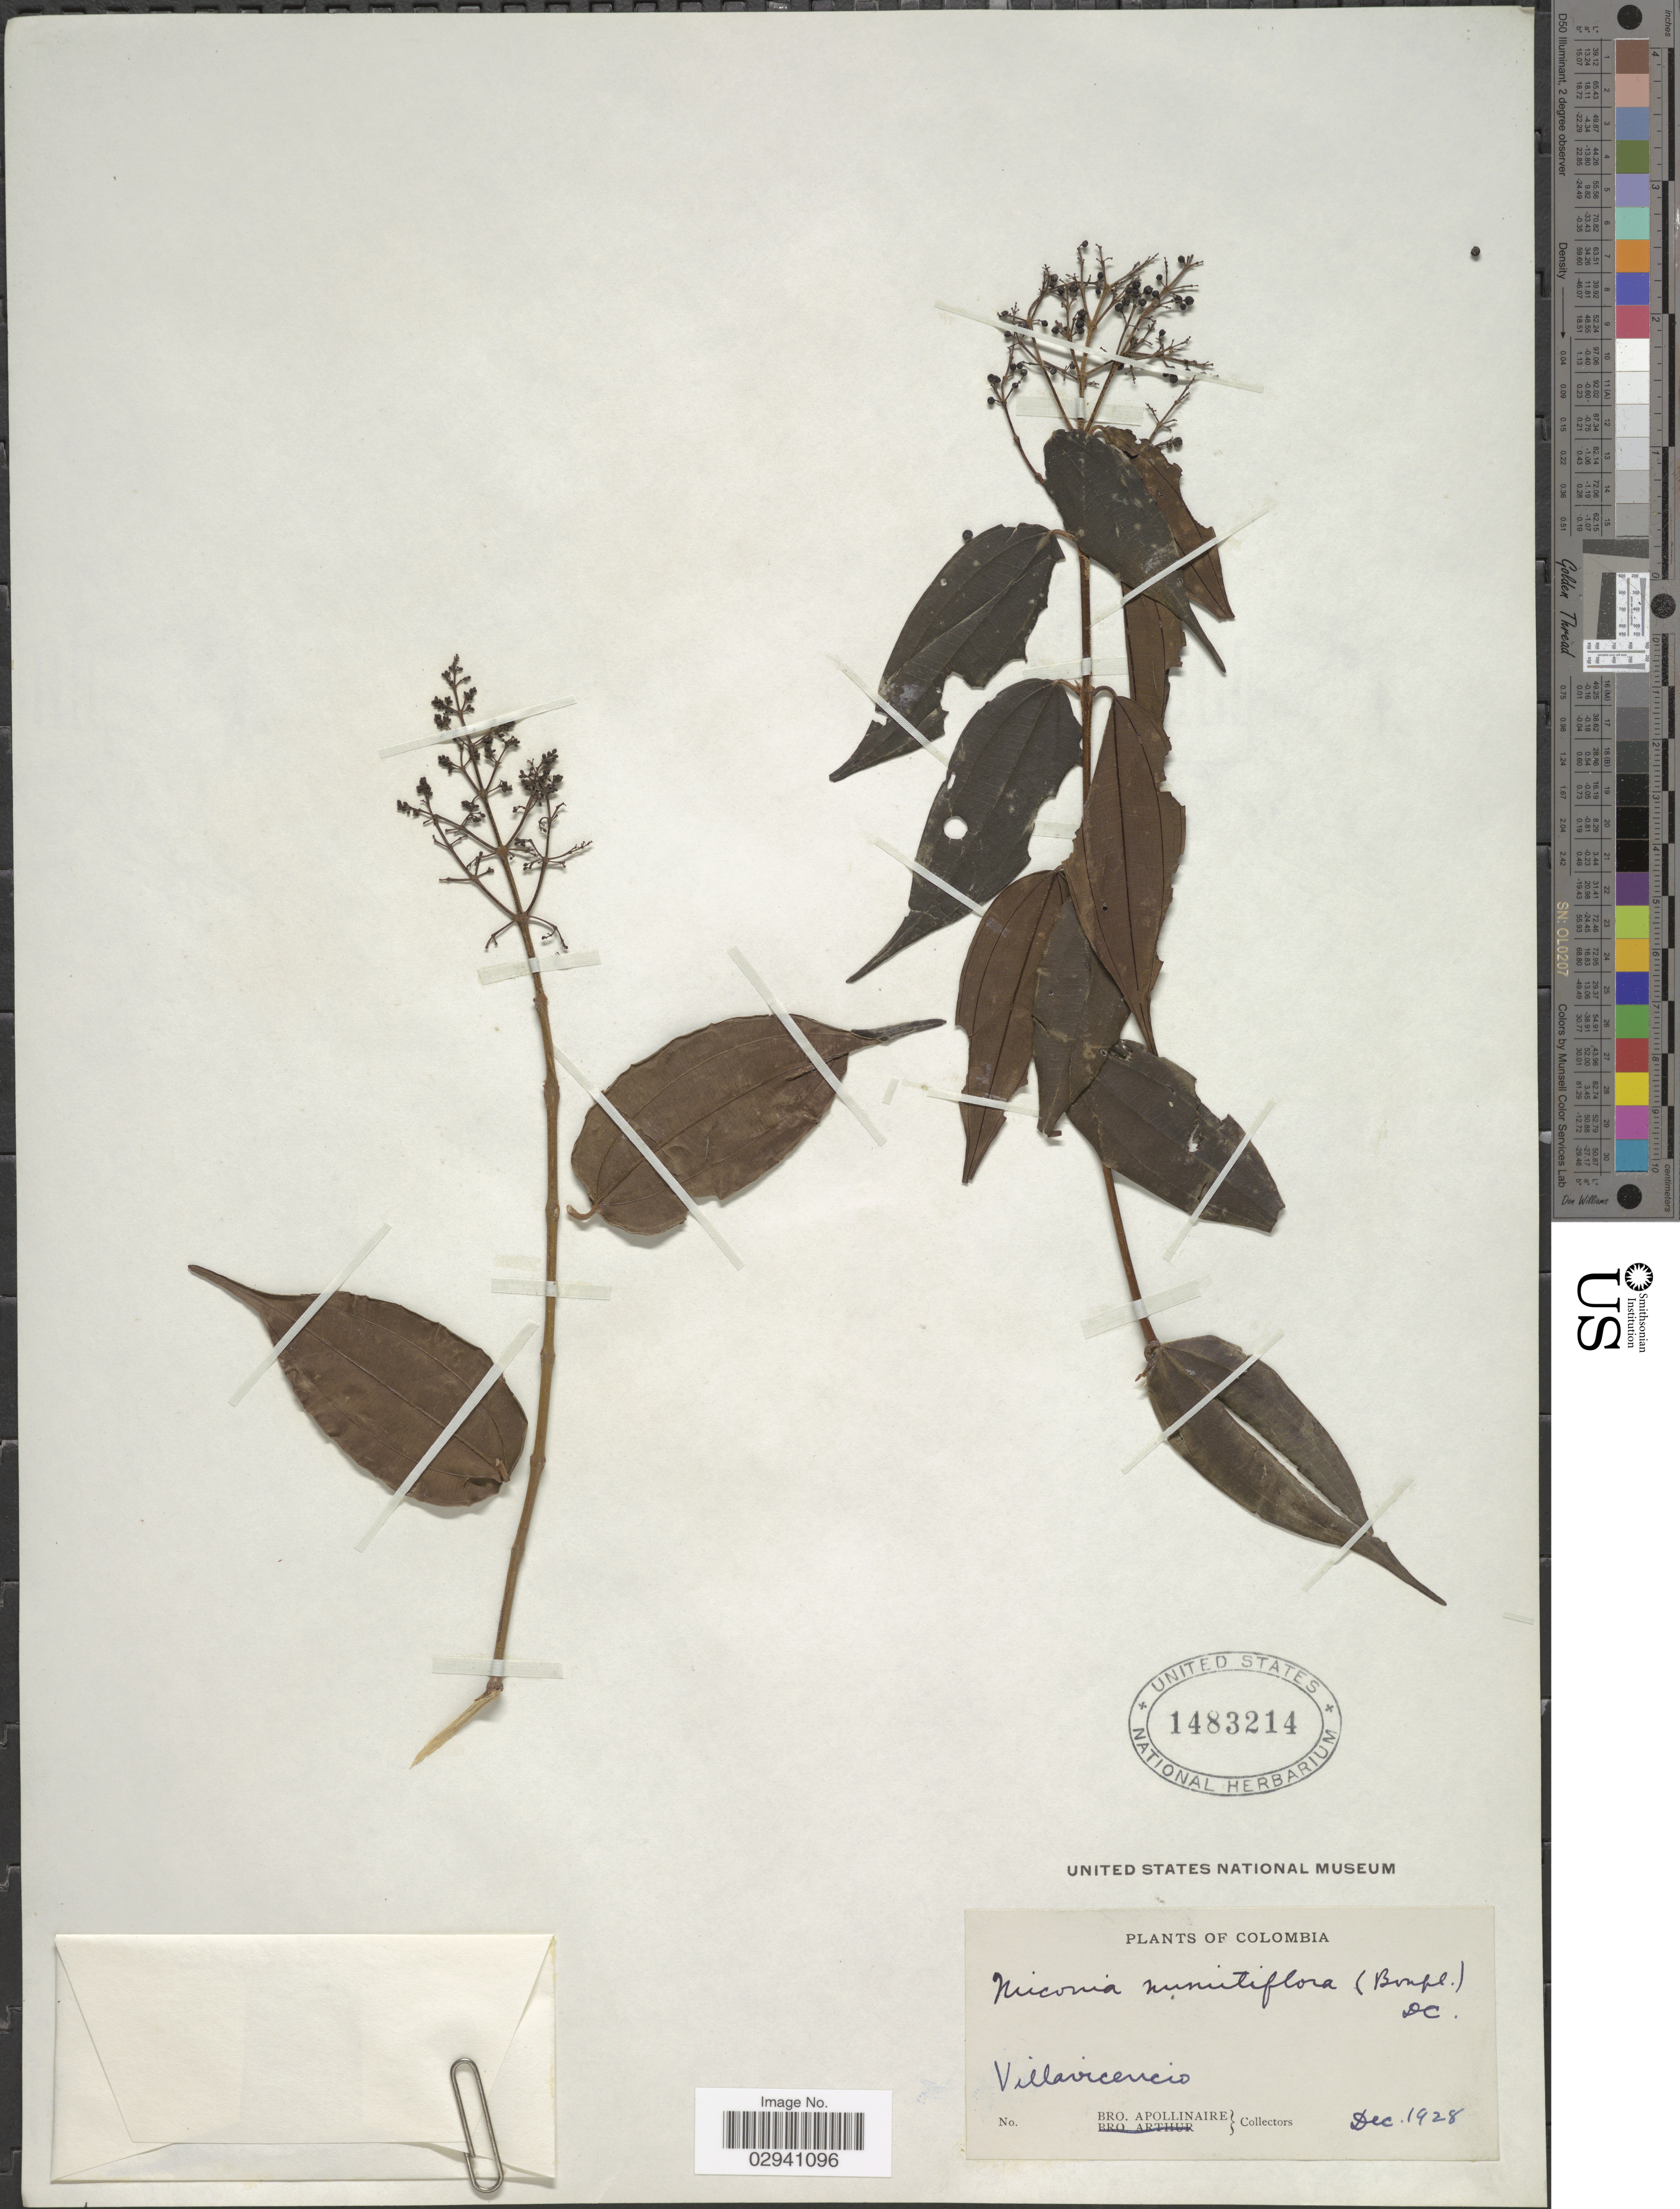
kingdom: Plantae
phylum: Tracheophyta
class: Magnoliopsida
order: Myrtales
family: Melastomataceae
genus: Miconia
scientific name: Miconia minutiflora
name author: (Bonpl.) DC.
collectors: Bro. Apollinaire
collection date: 1928-12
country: Colombia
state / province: Meta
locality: Villavicencio.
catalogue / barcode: US 1483214